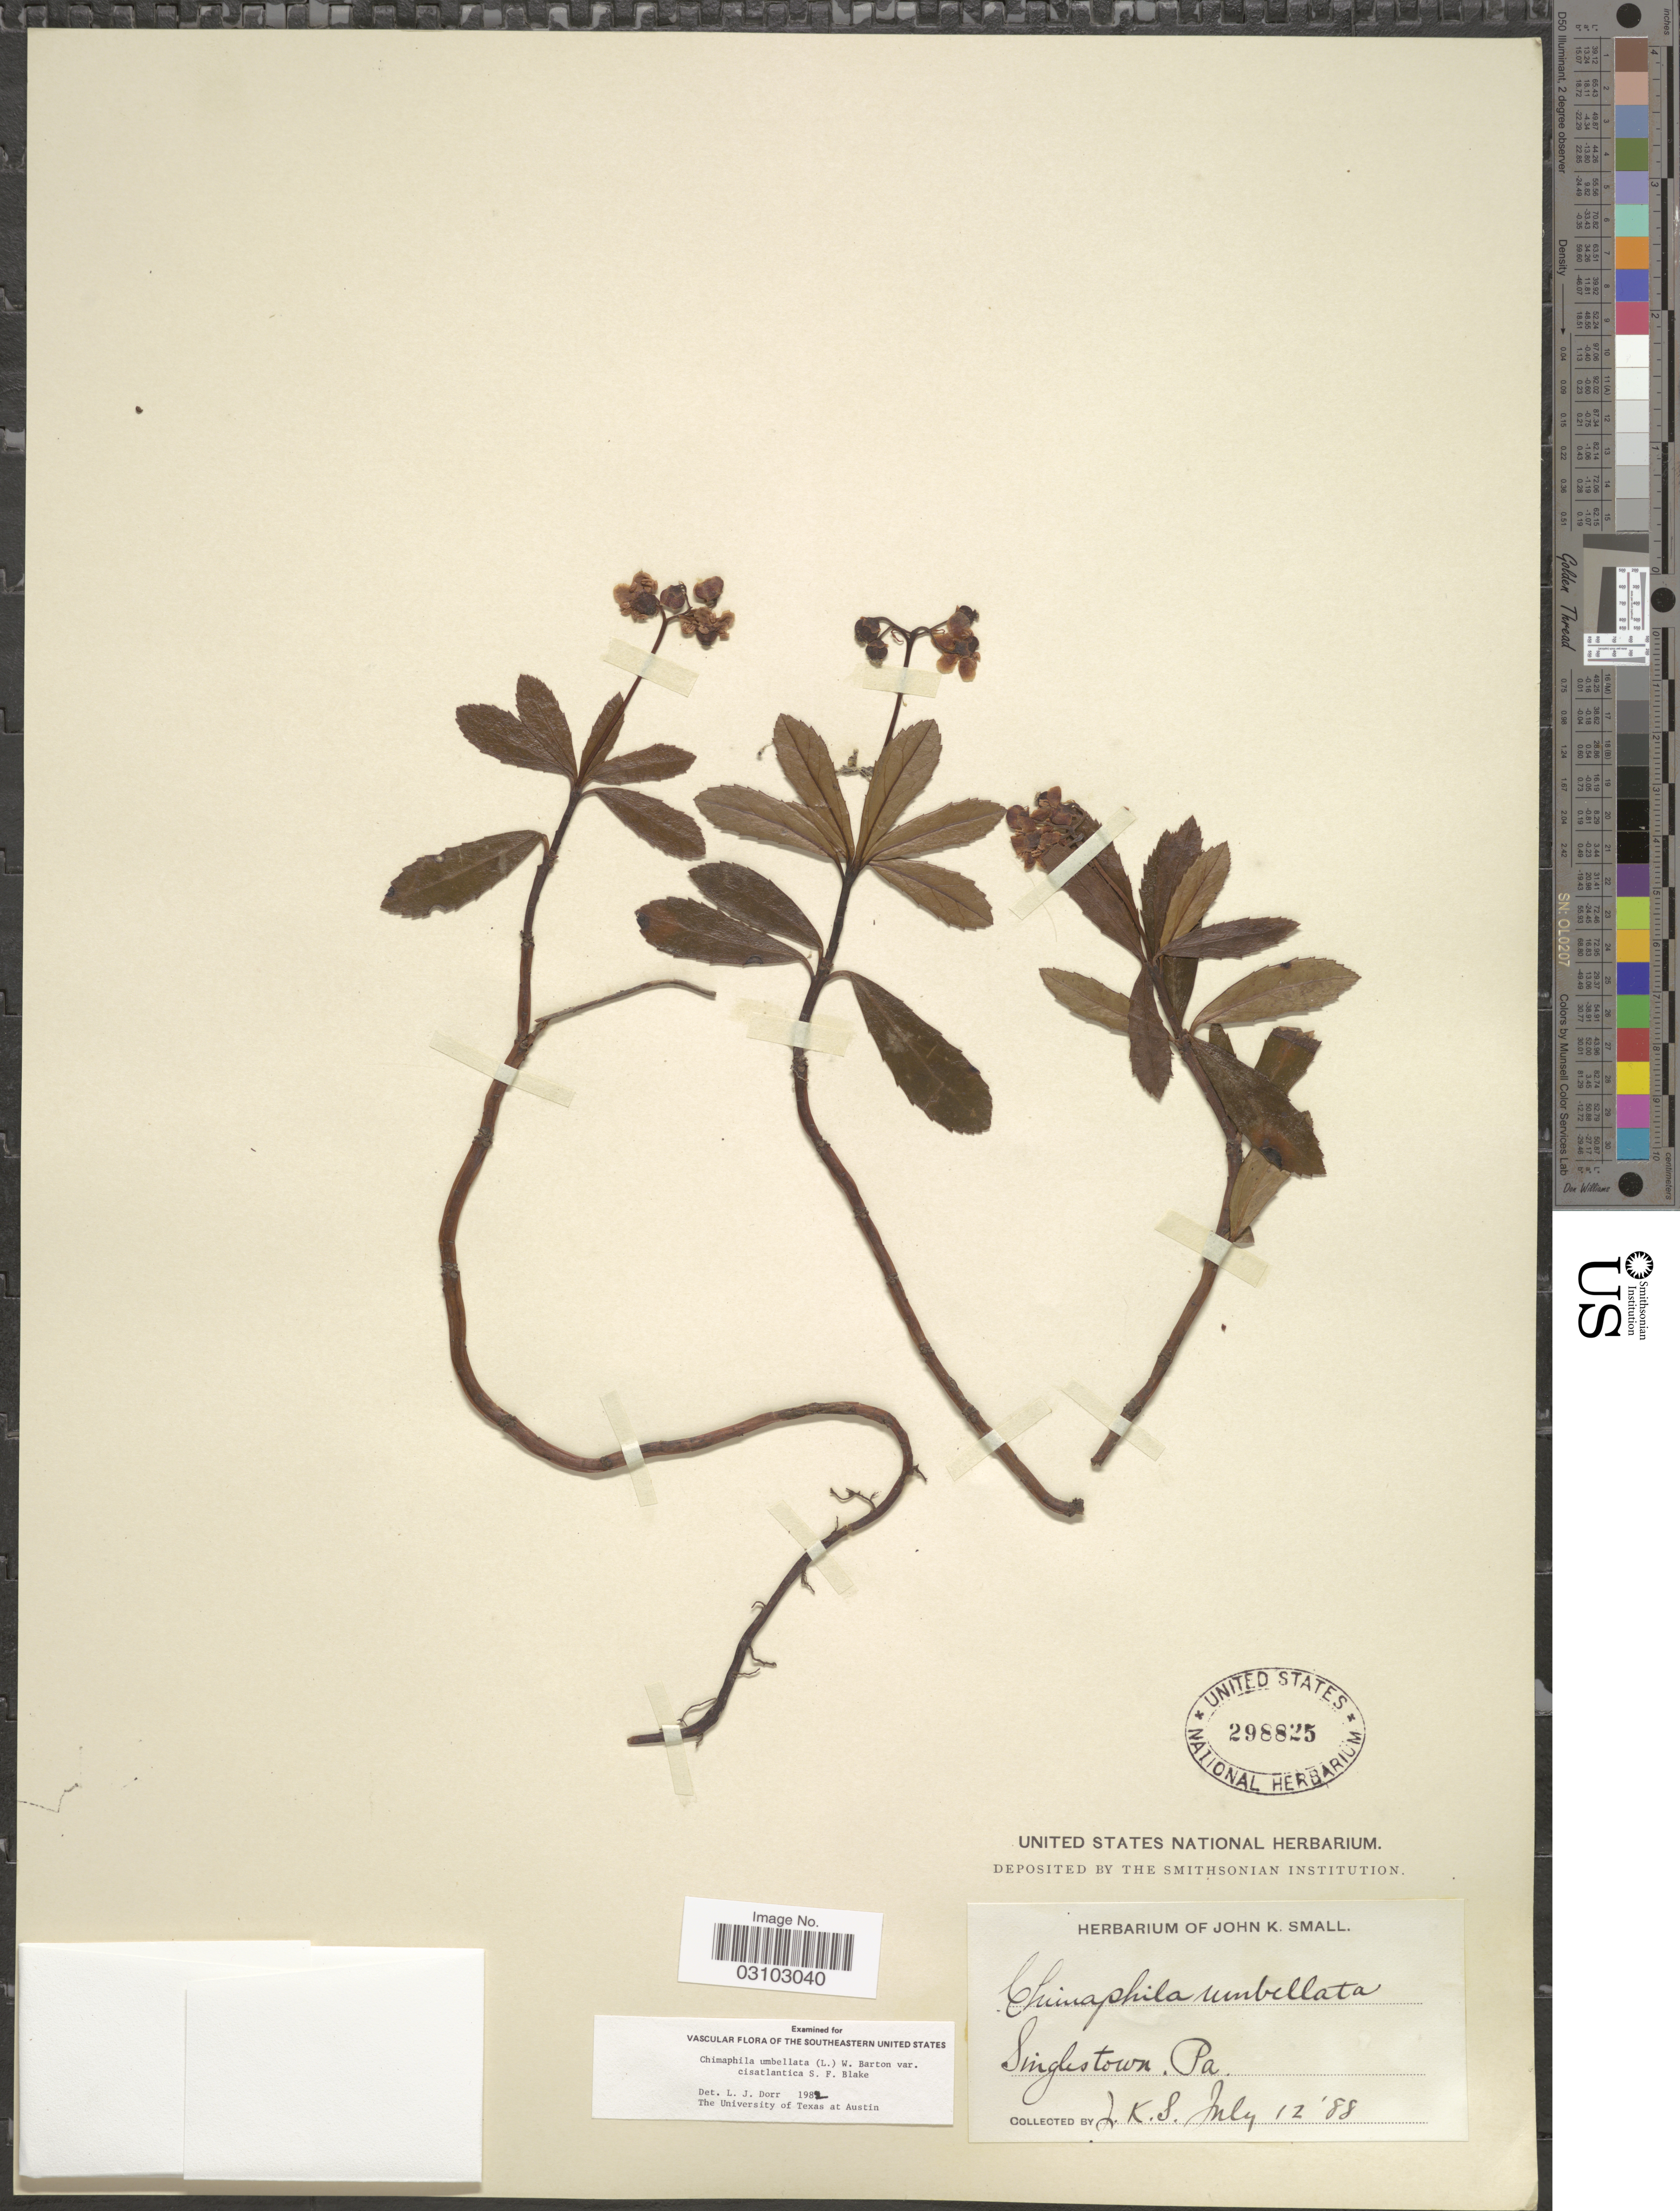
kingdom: Plantae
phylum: Tracheophyta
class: Magnoliopsida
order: Ericales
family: Ericaceae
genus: Chimaphila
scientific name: Chimaphila umbellata subsp. cisatlantica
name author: (S.F. Blake) Hultén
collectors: J. K. Small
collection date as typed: Transcribed d/m/y: 12/7/88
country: United States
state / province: Pennsylvania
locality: Singlestown.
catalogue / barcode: US 298825